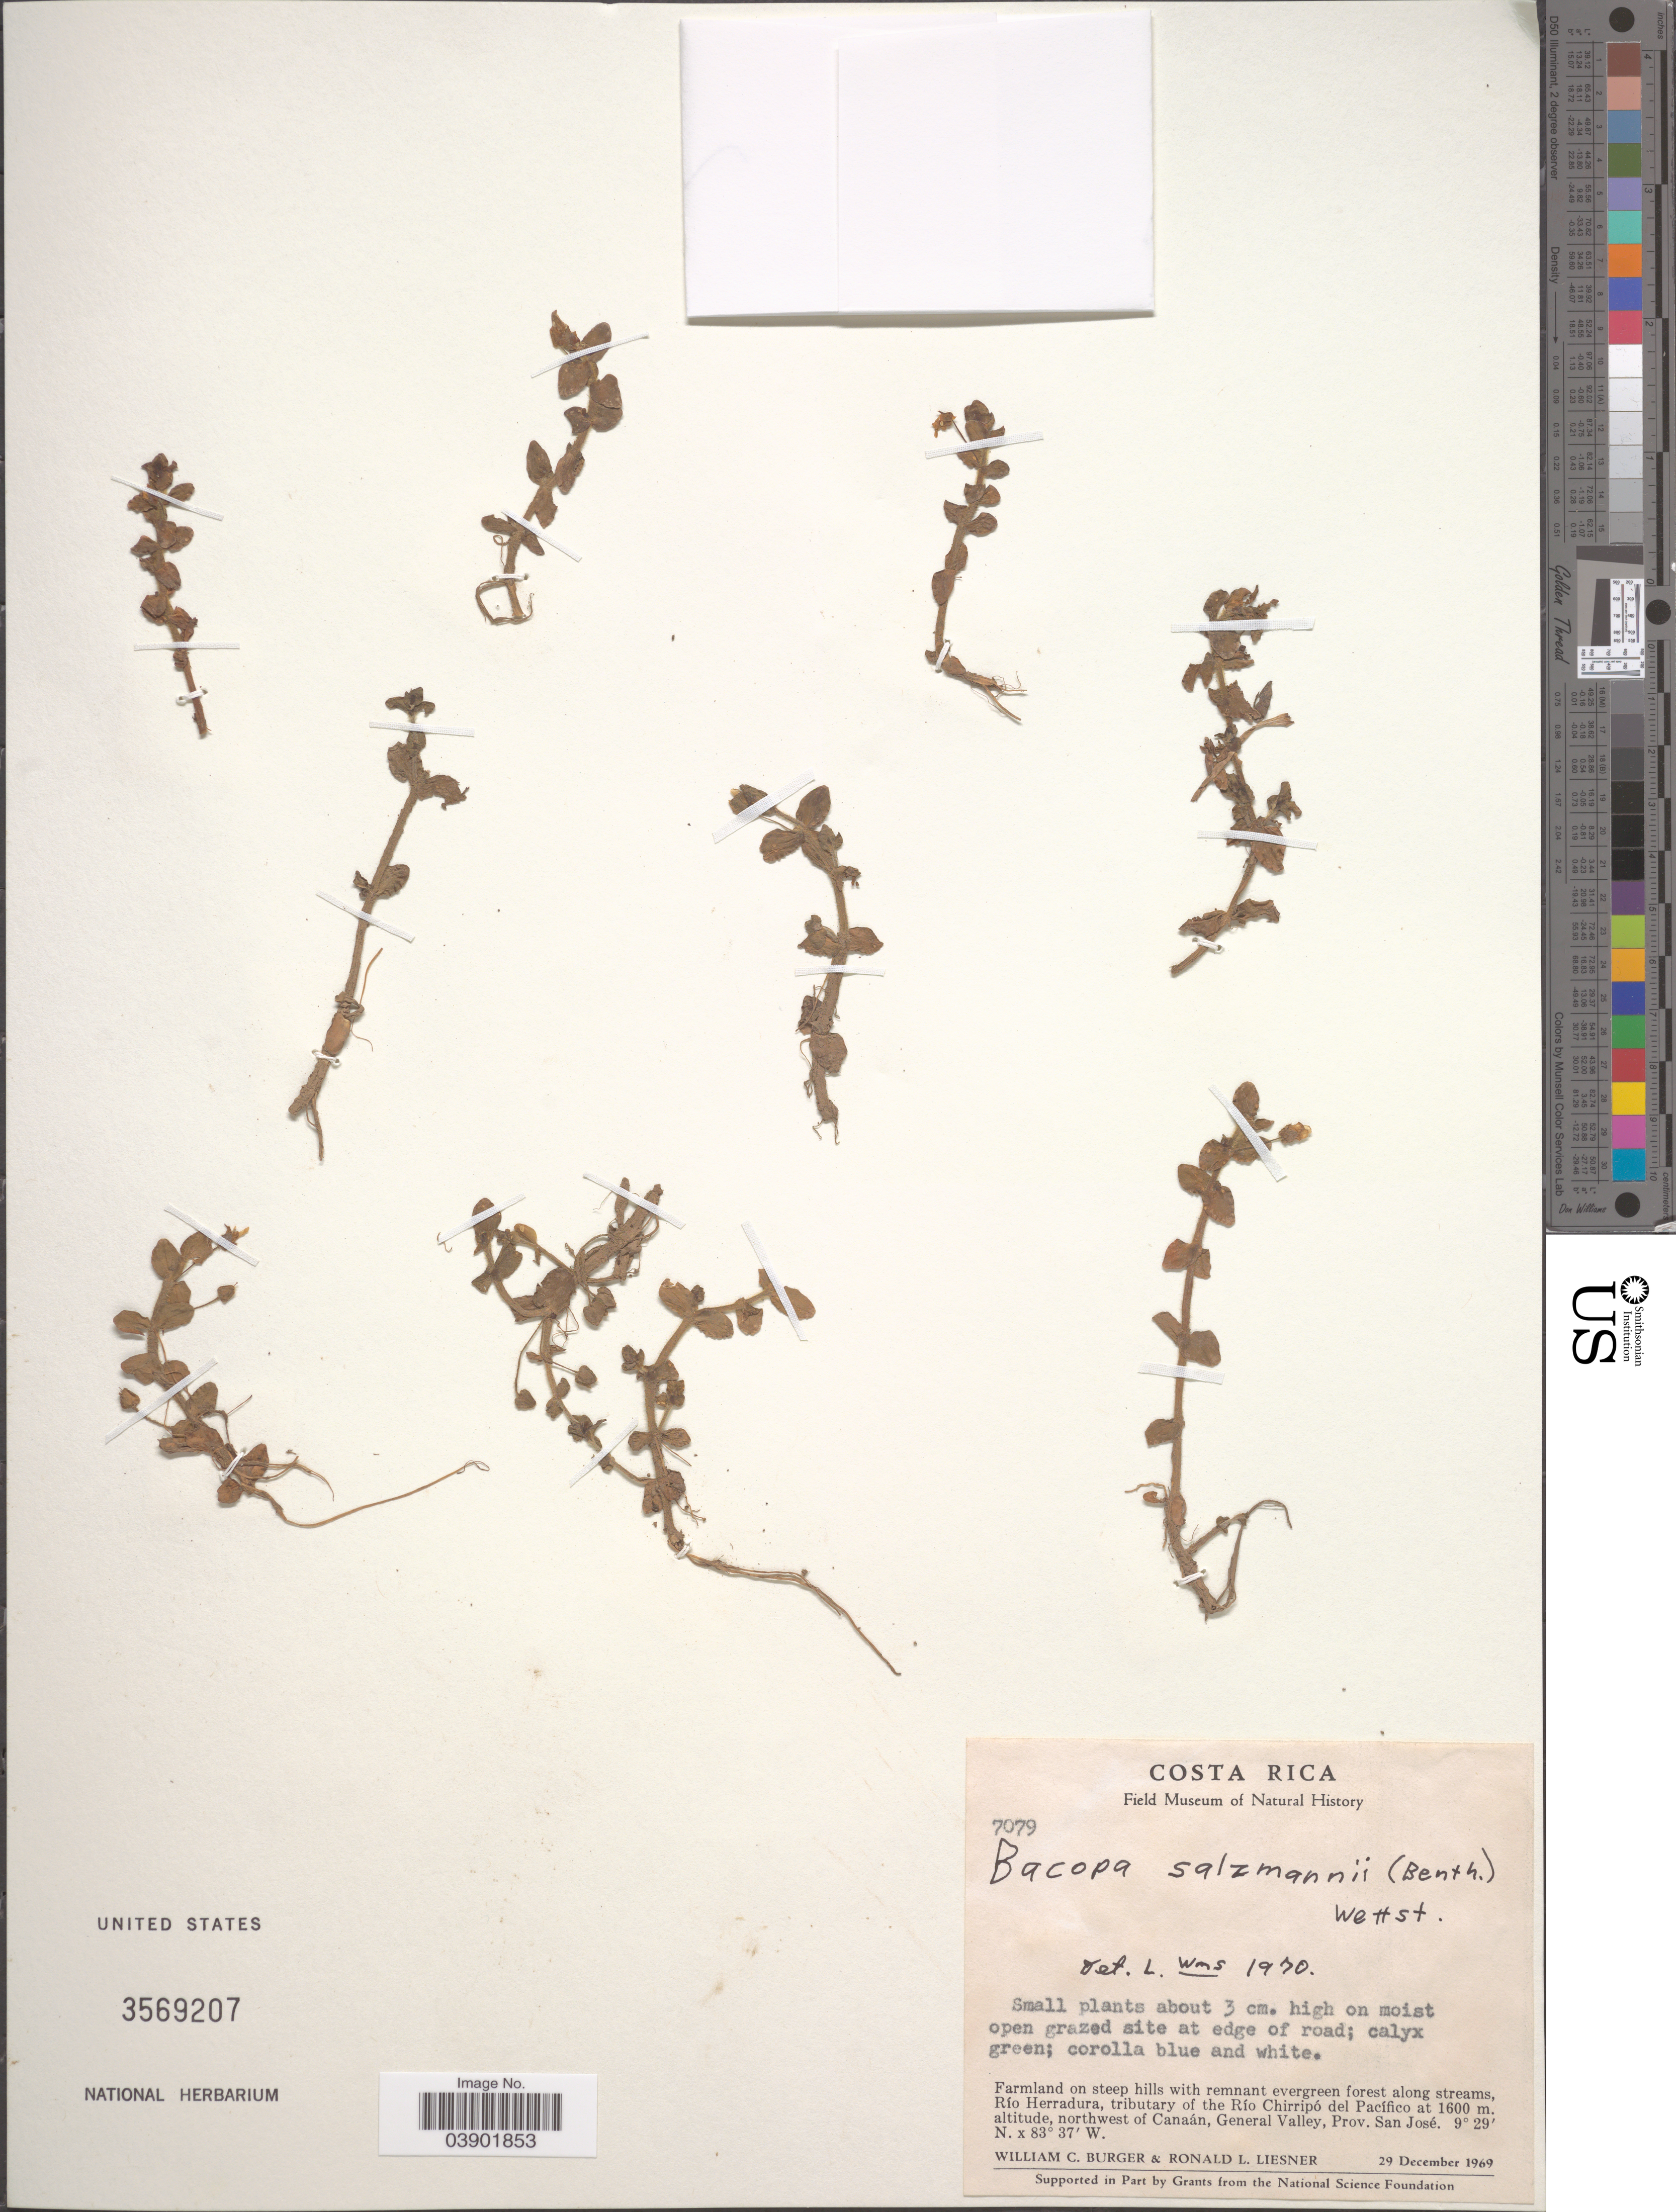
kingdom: Plantae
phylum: Tracheophyta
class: Magnoliopsida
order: Lamiales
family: Plantaginaceae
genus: Bacopa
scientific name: Bacopa salzmannii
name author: (Benth.) Wettst. ex Edwall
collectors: W. Burger & R. L. Liesner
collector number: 7079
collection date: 1969-12-29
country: Costa Rica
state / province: San José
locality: Río Herradura, tributary of the Río Chirripó del Pacífico, northwest of Canaán, General Valley.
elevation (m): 1600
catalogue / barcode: US 3569207